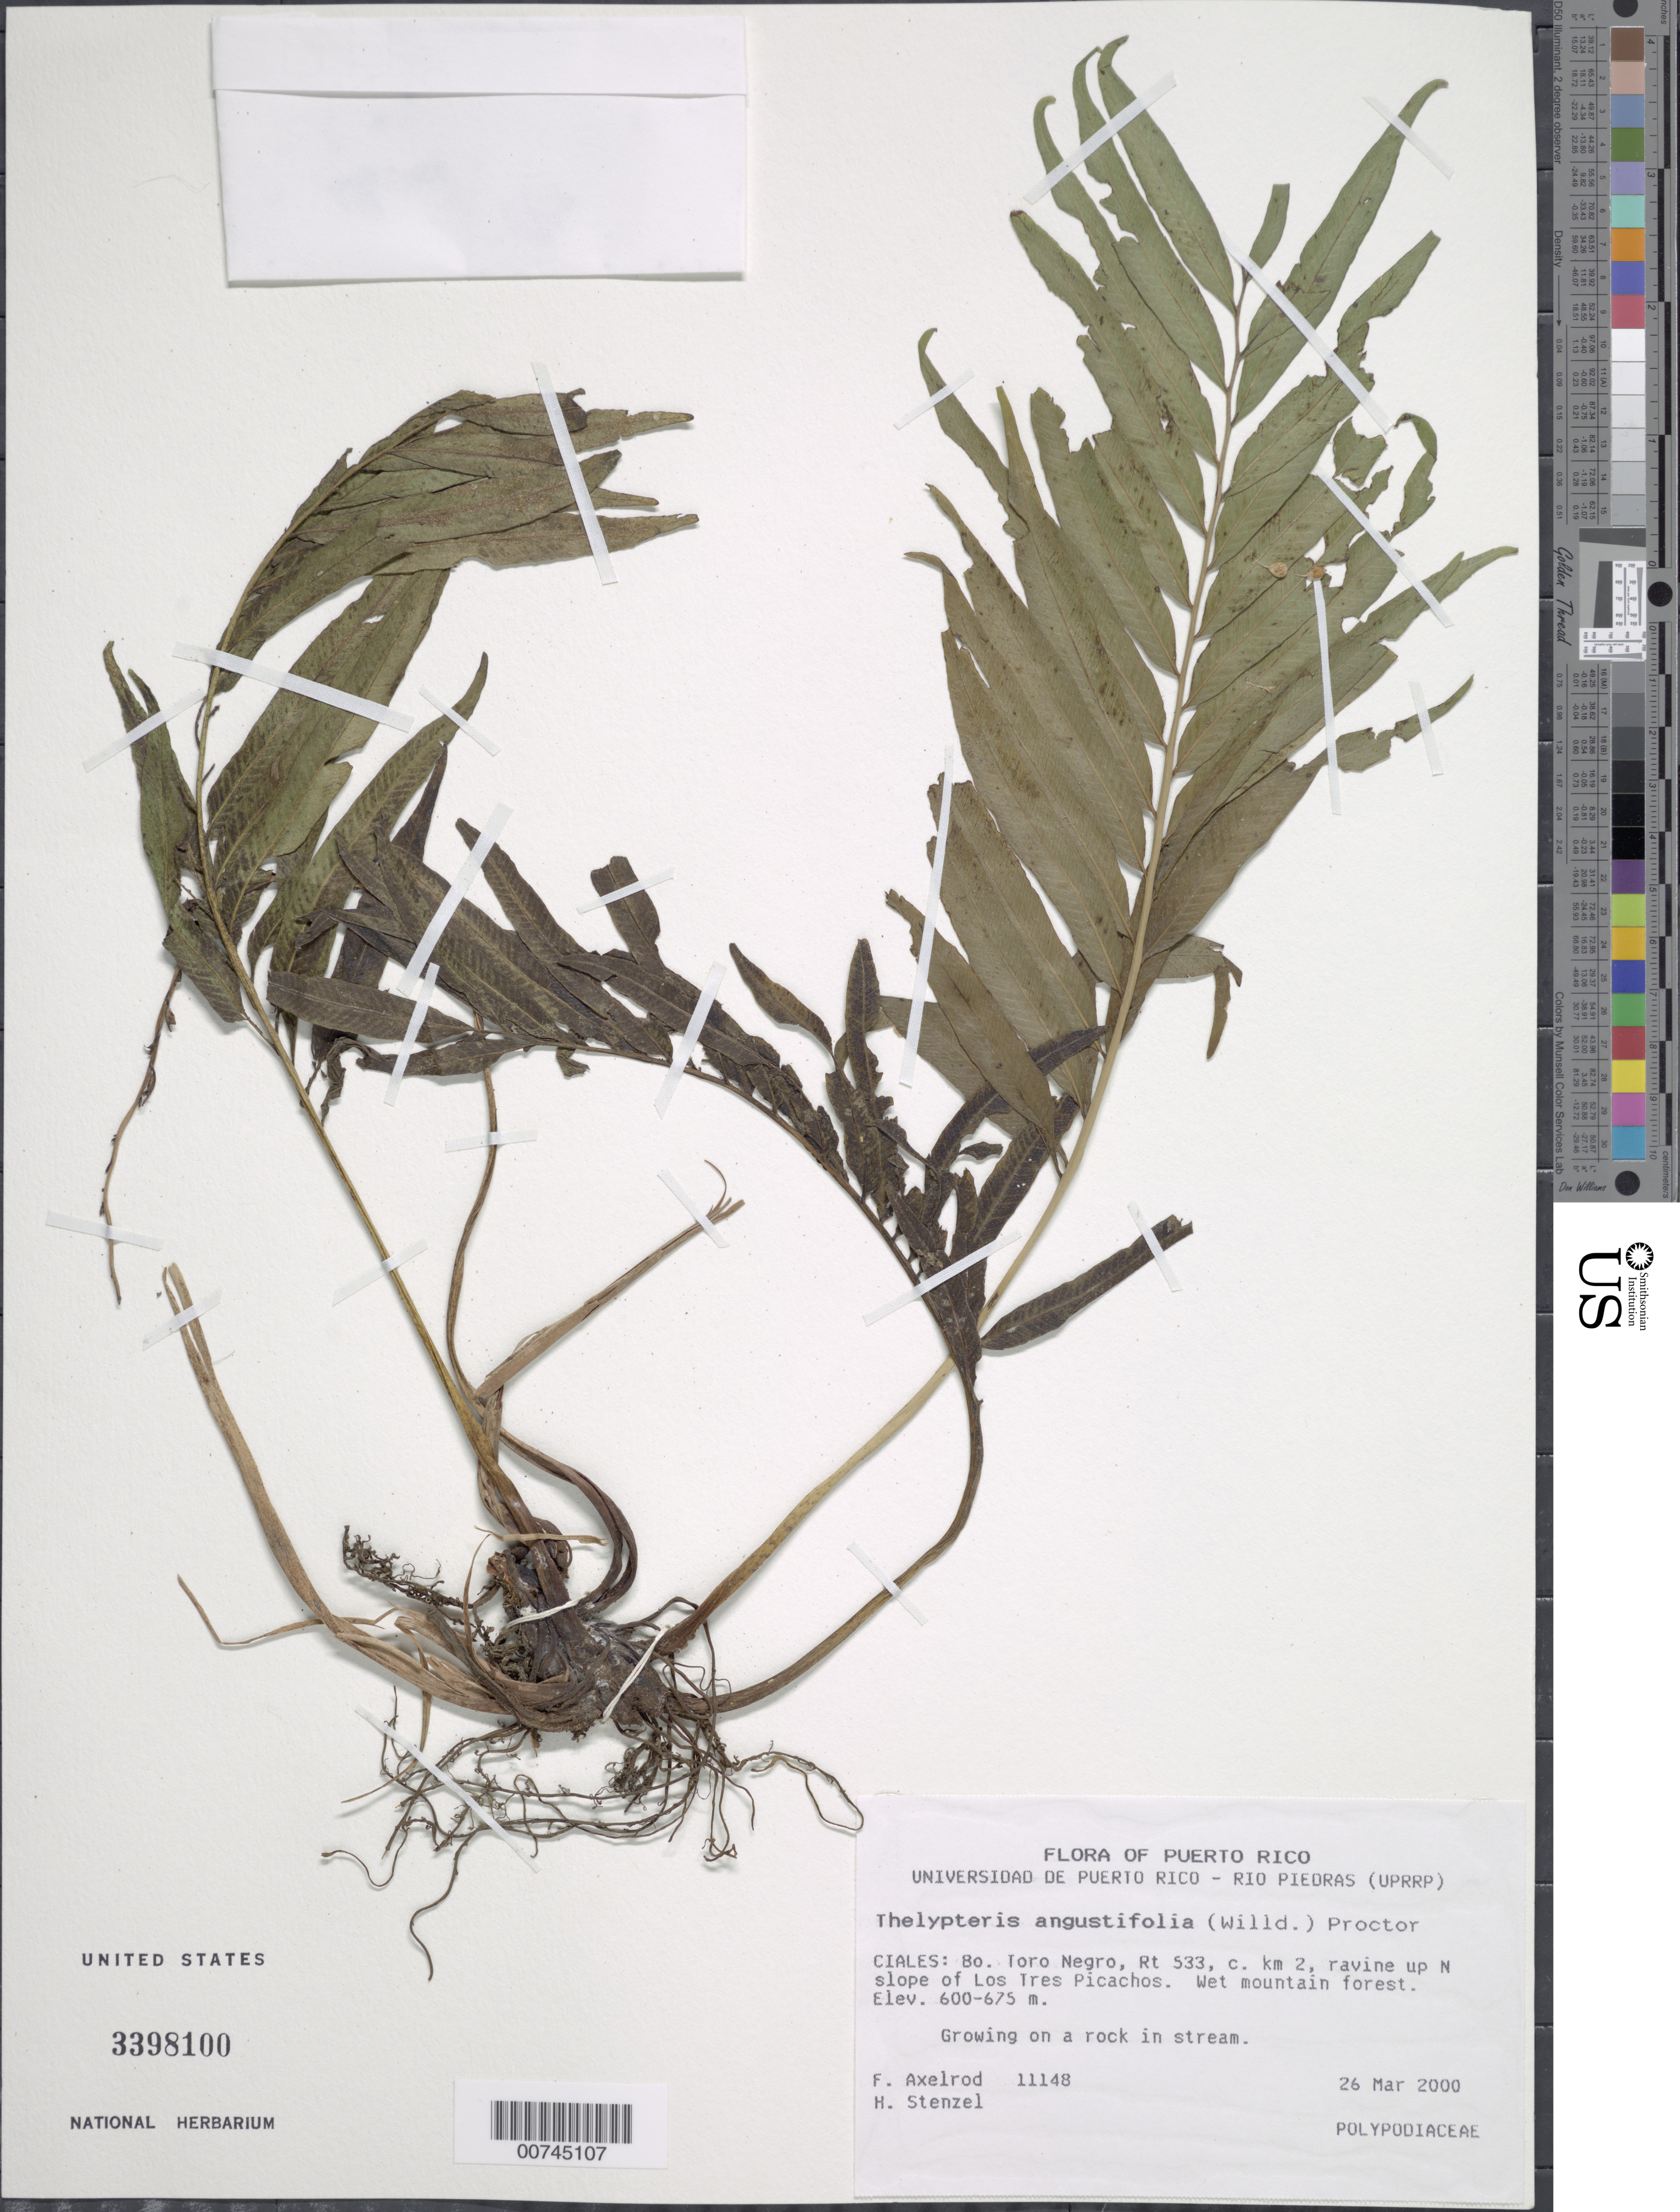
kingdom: Plantae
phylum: Tracheophyta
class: Polypodiopsida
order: Polypodiales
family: Thelypteridaceae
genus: Meniscium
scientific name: Meniscium angustifolium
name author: Willd.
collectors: F. S. Axelrod & H. Stenzel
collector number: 11148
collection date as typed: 26 Mar 2000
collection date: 2000-03-26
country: Puerto Rico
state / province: Ciales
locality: Ciales: Barrio Toro Negro, Rt 533, c. km 2, ravine up N slope of Los Tres Picachos. Wet mountain forest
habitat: Growing on rock in stream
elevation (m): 600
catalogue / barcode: US 3398100